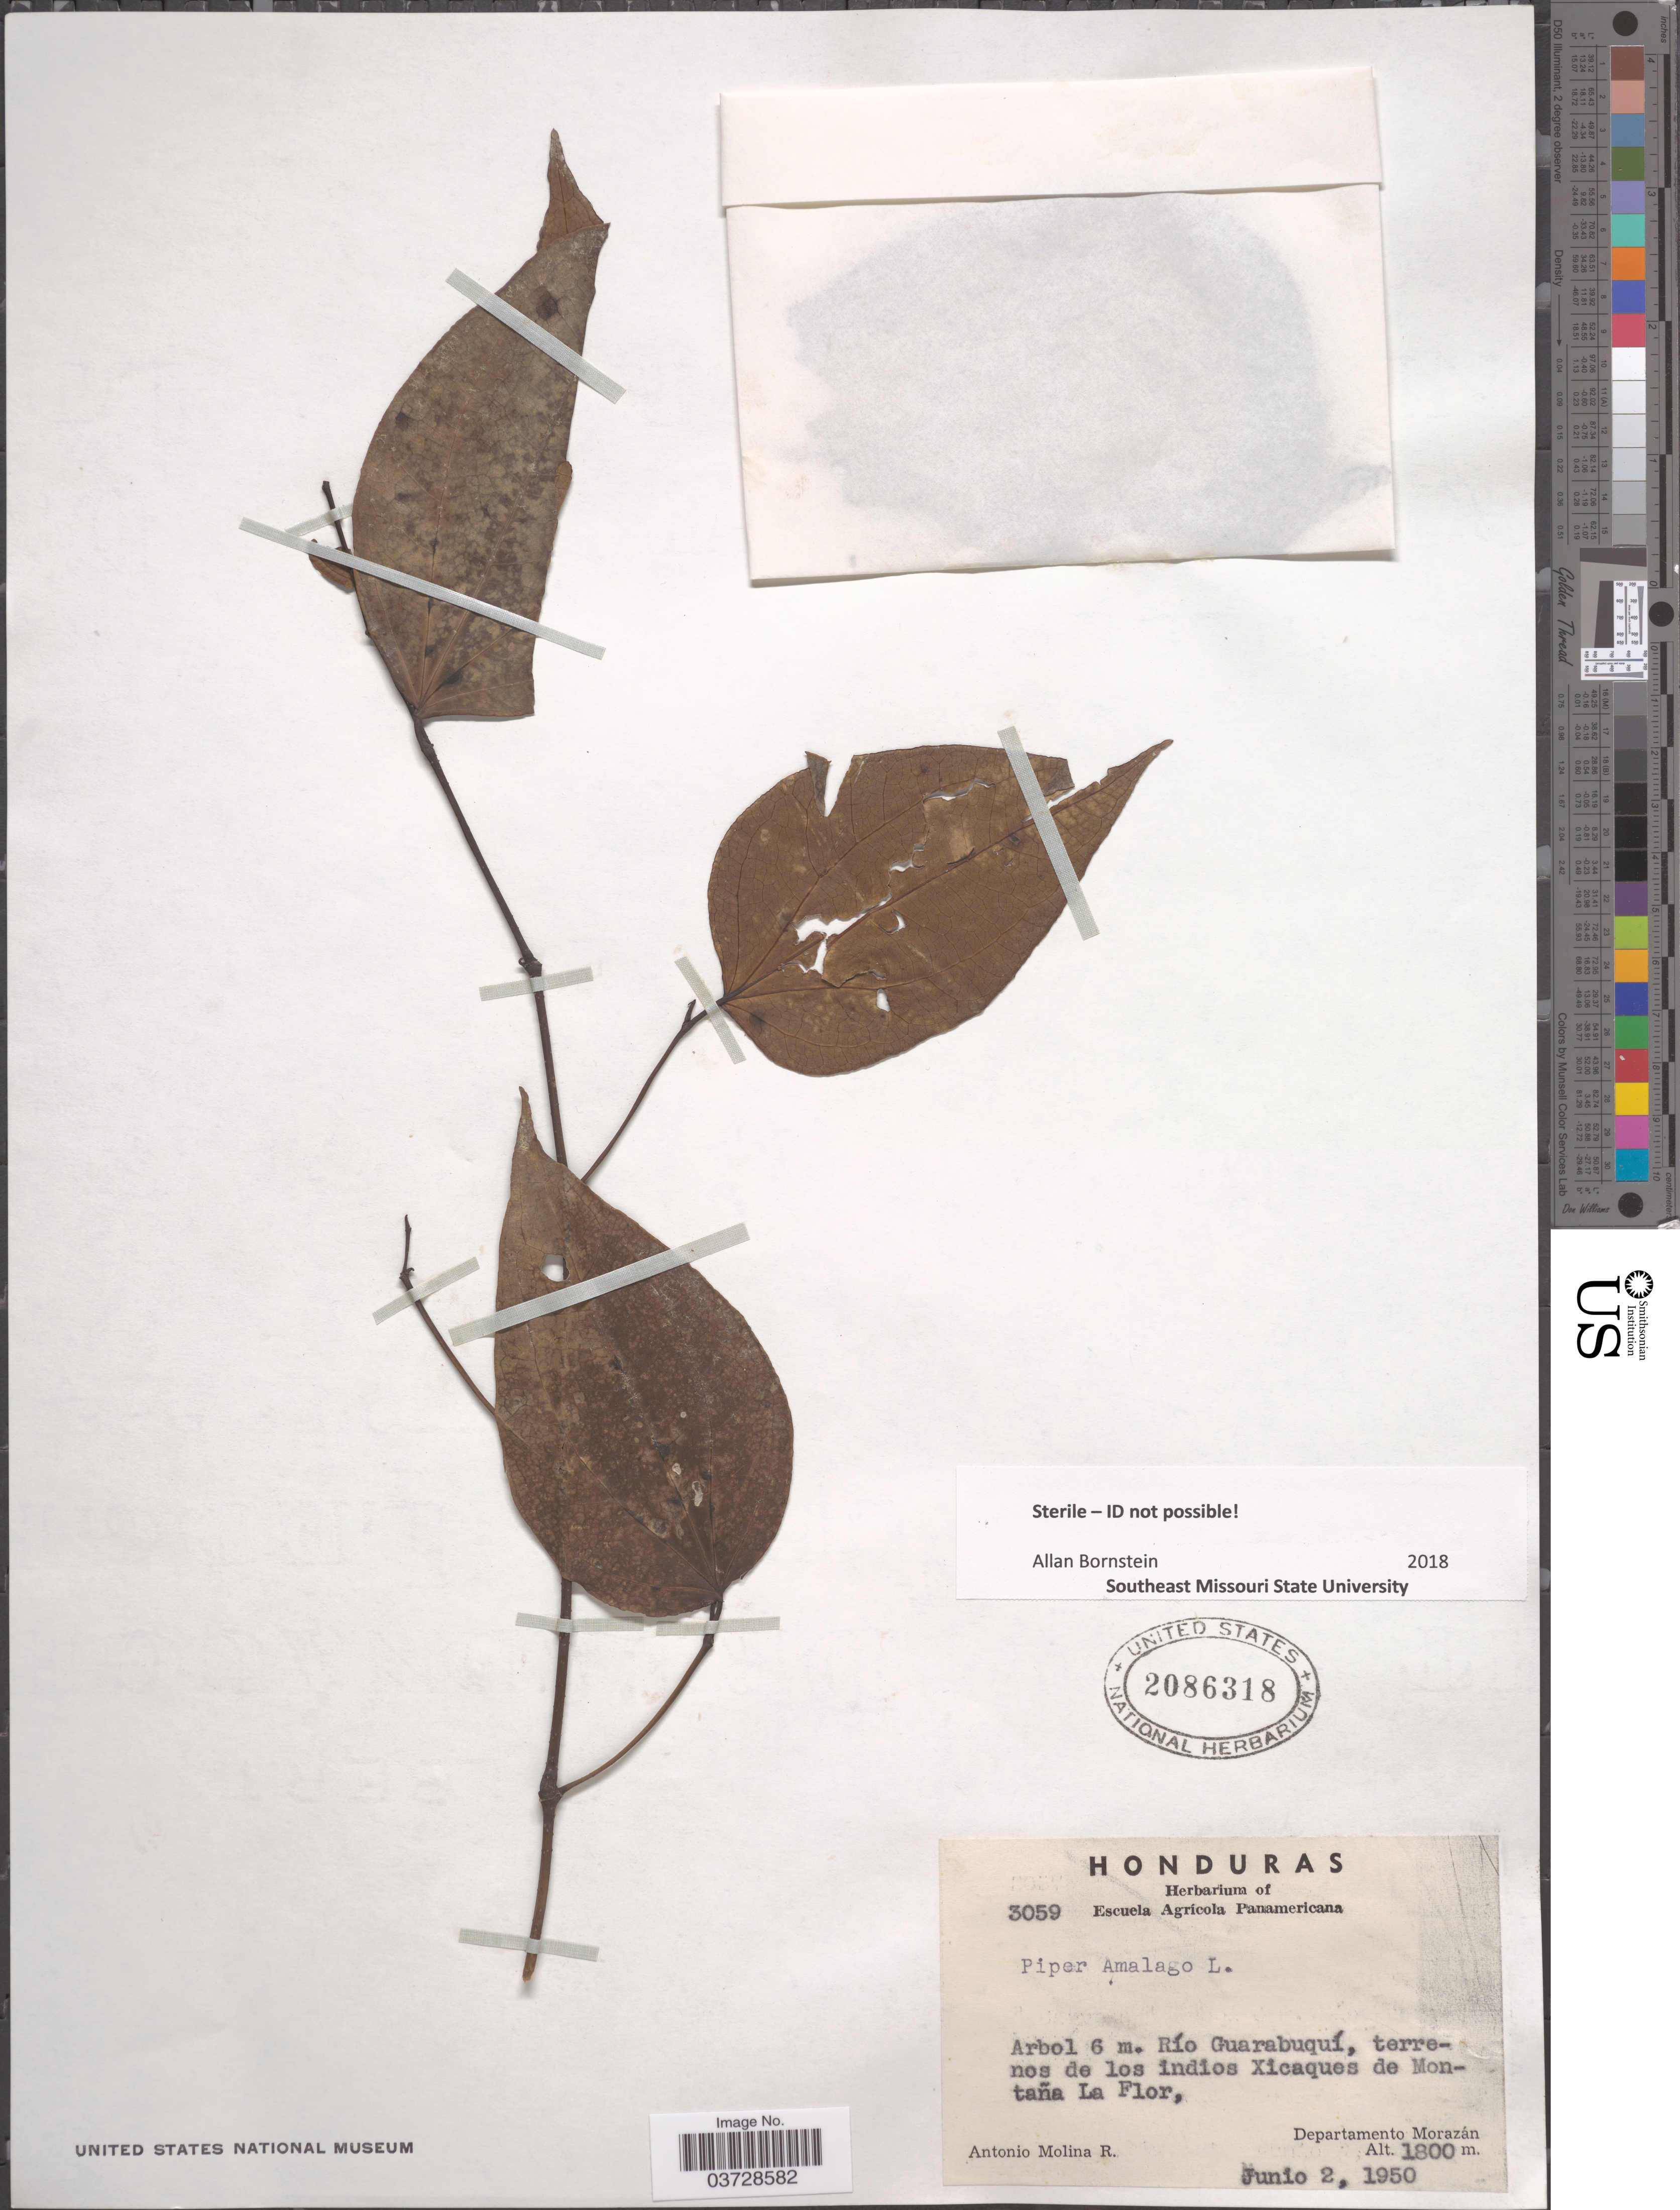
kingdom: Plantae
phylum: Tracheophyta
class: Magnoliopsida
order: Piperales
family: Piperaceae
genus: Piper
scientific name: Piper sp.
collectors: A. Molina R.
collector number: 3059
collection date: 1950-06-02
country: Honduras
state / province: Fco. Morazán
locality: Río Guarabuquí, terrenos de los indios Xicaques de Montaña La Flor, Departamento Morazán.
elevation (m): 1800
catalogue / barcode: US 2086318